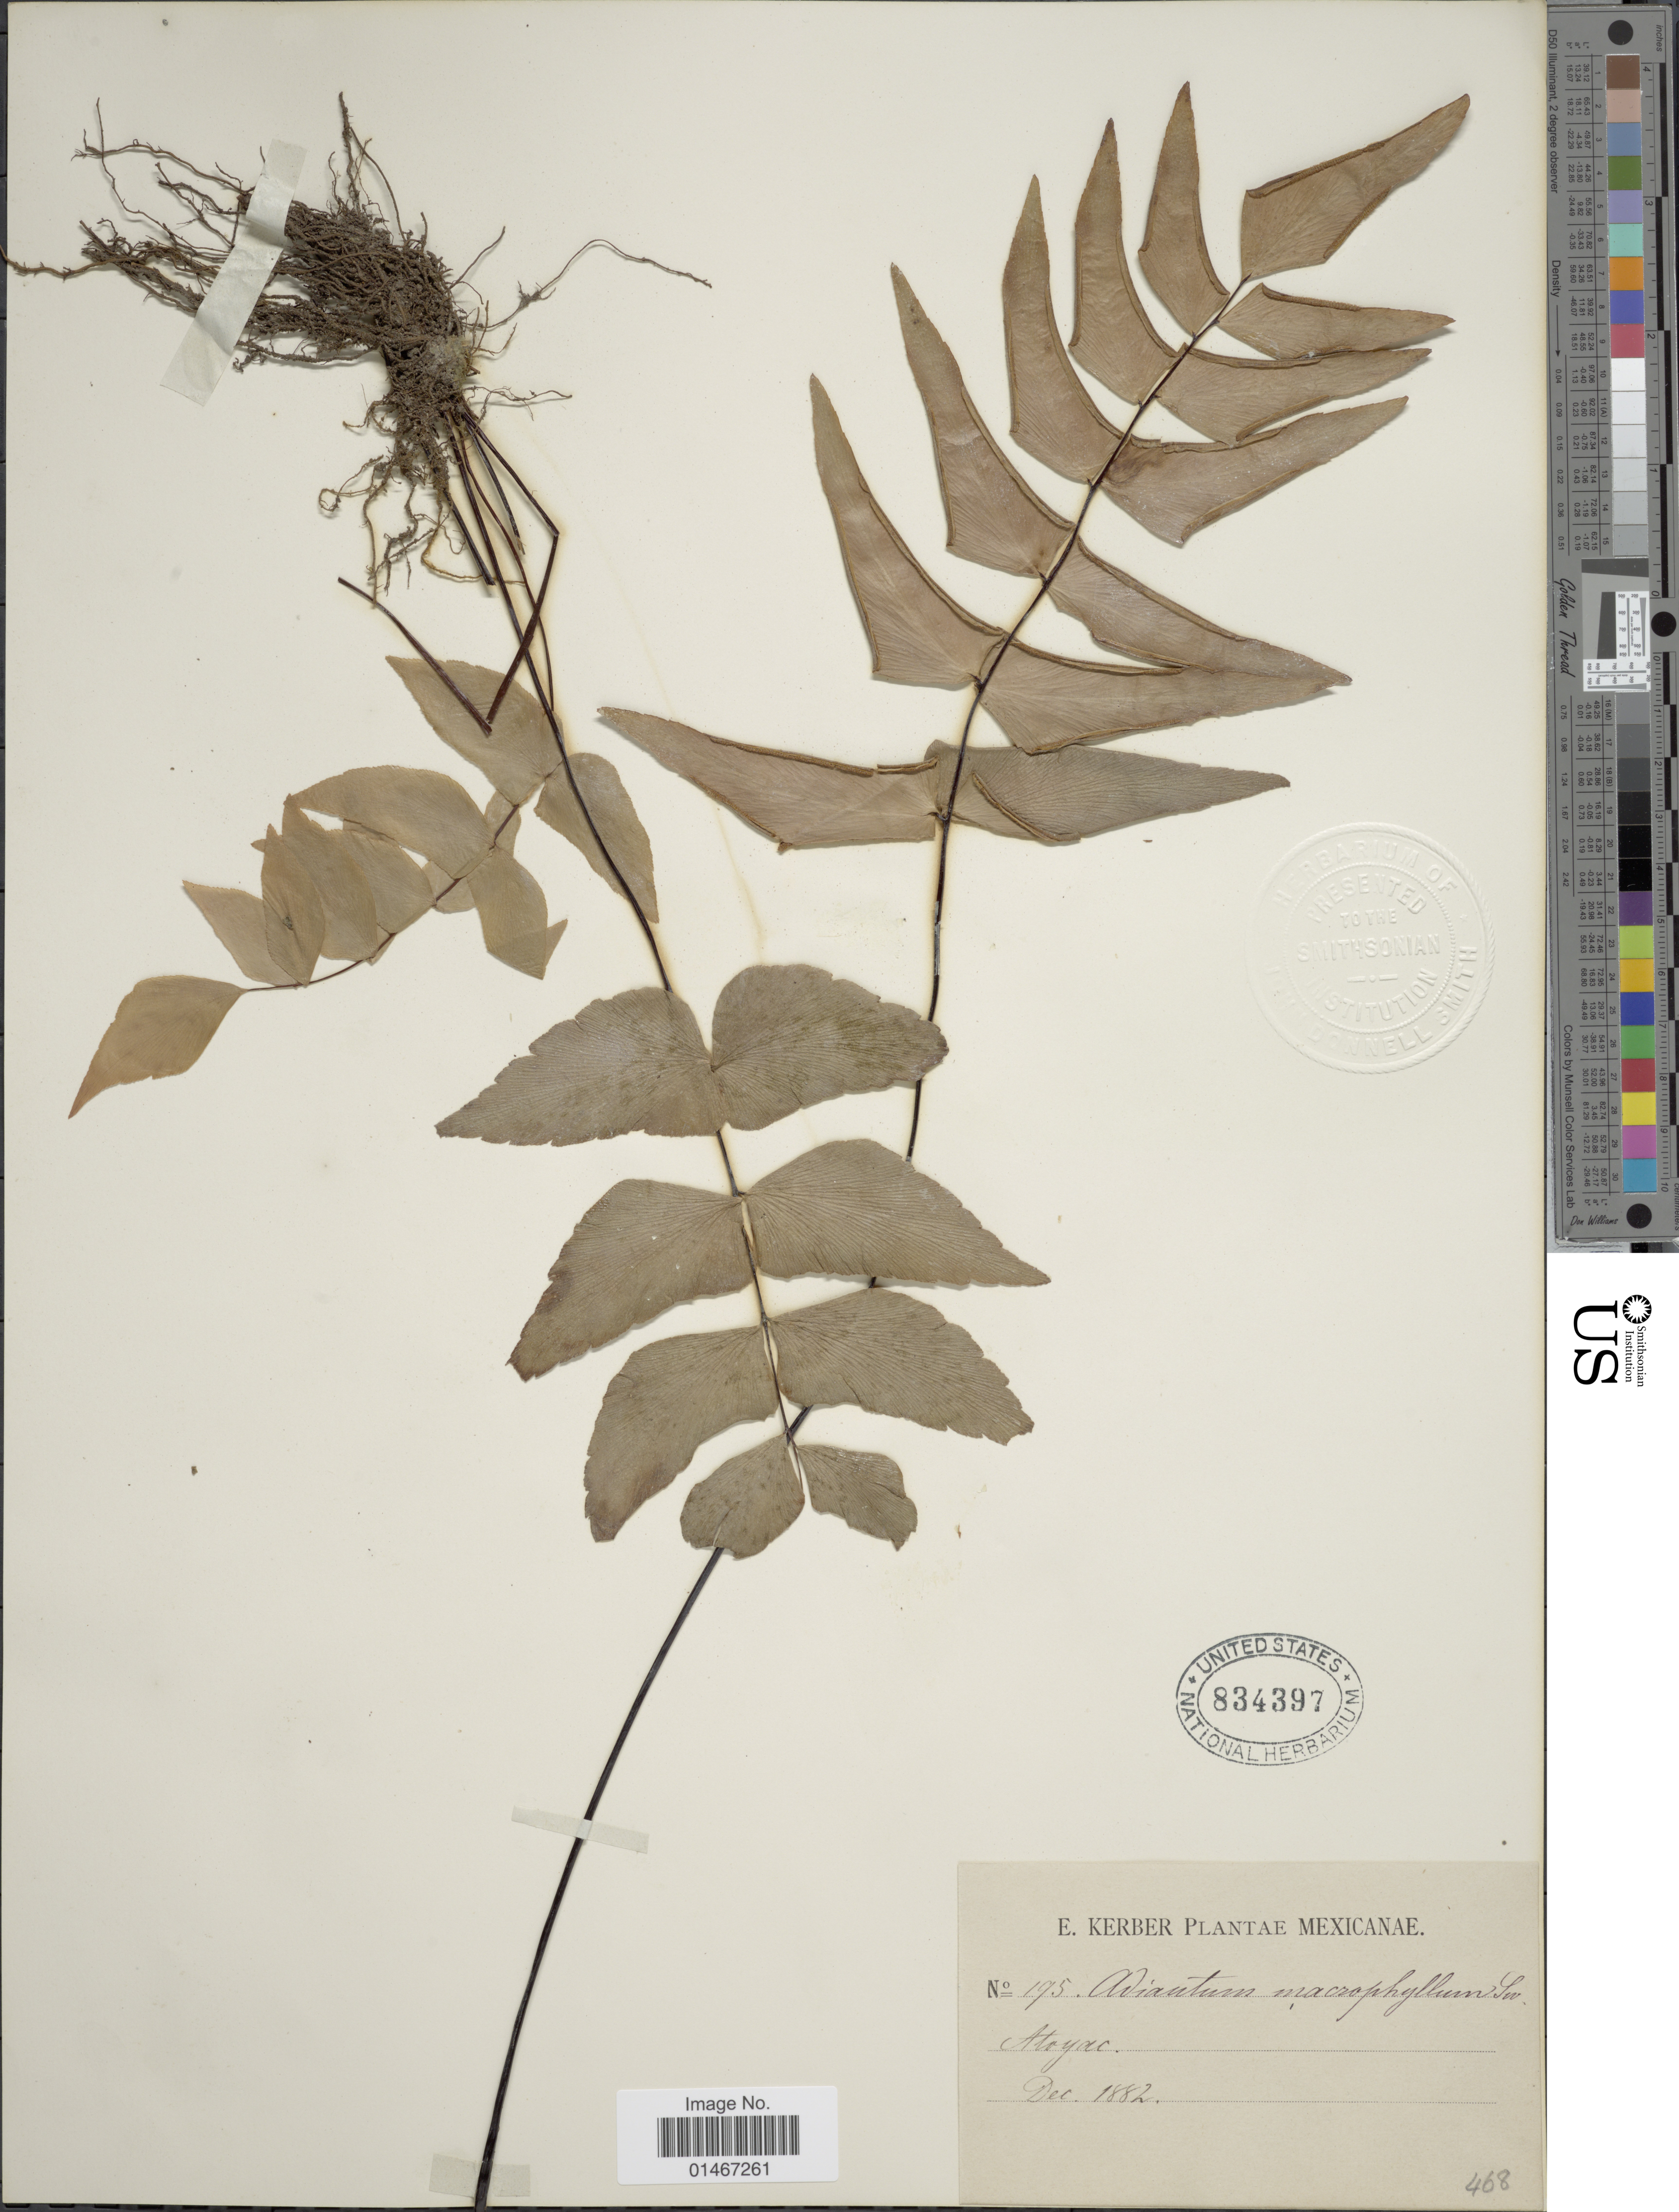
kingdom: Plantae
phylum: Tracheophyta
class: Polypodiopsida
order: Polypodiales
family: Pteridaceae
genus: Adiantum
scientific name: Adiantum macrophyllum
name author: Sw.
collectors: E. Kerber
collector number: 195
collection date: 1882-12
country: Mexico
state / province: México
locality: Plantae Mexicanae. Atoyac.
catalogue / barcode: US 834397